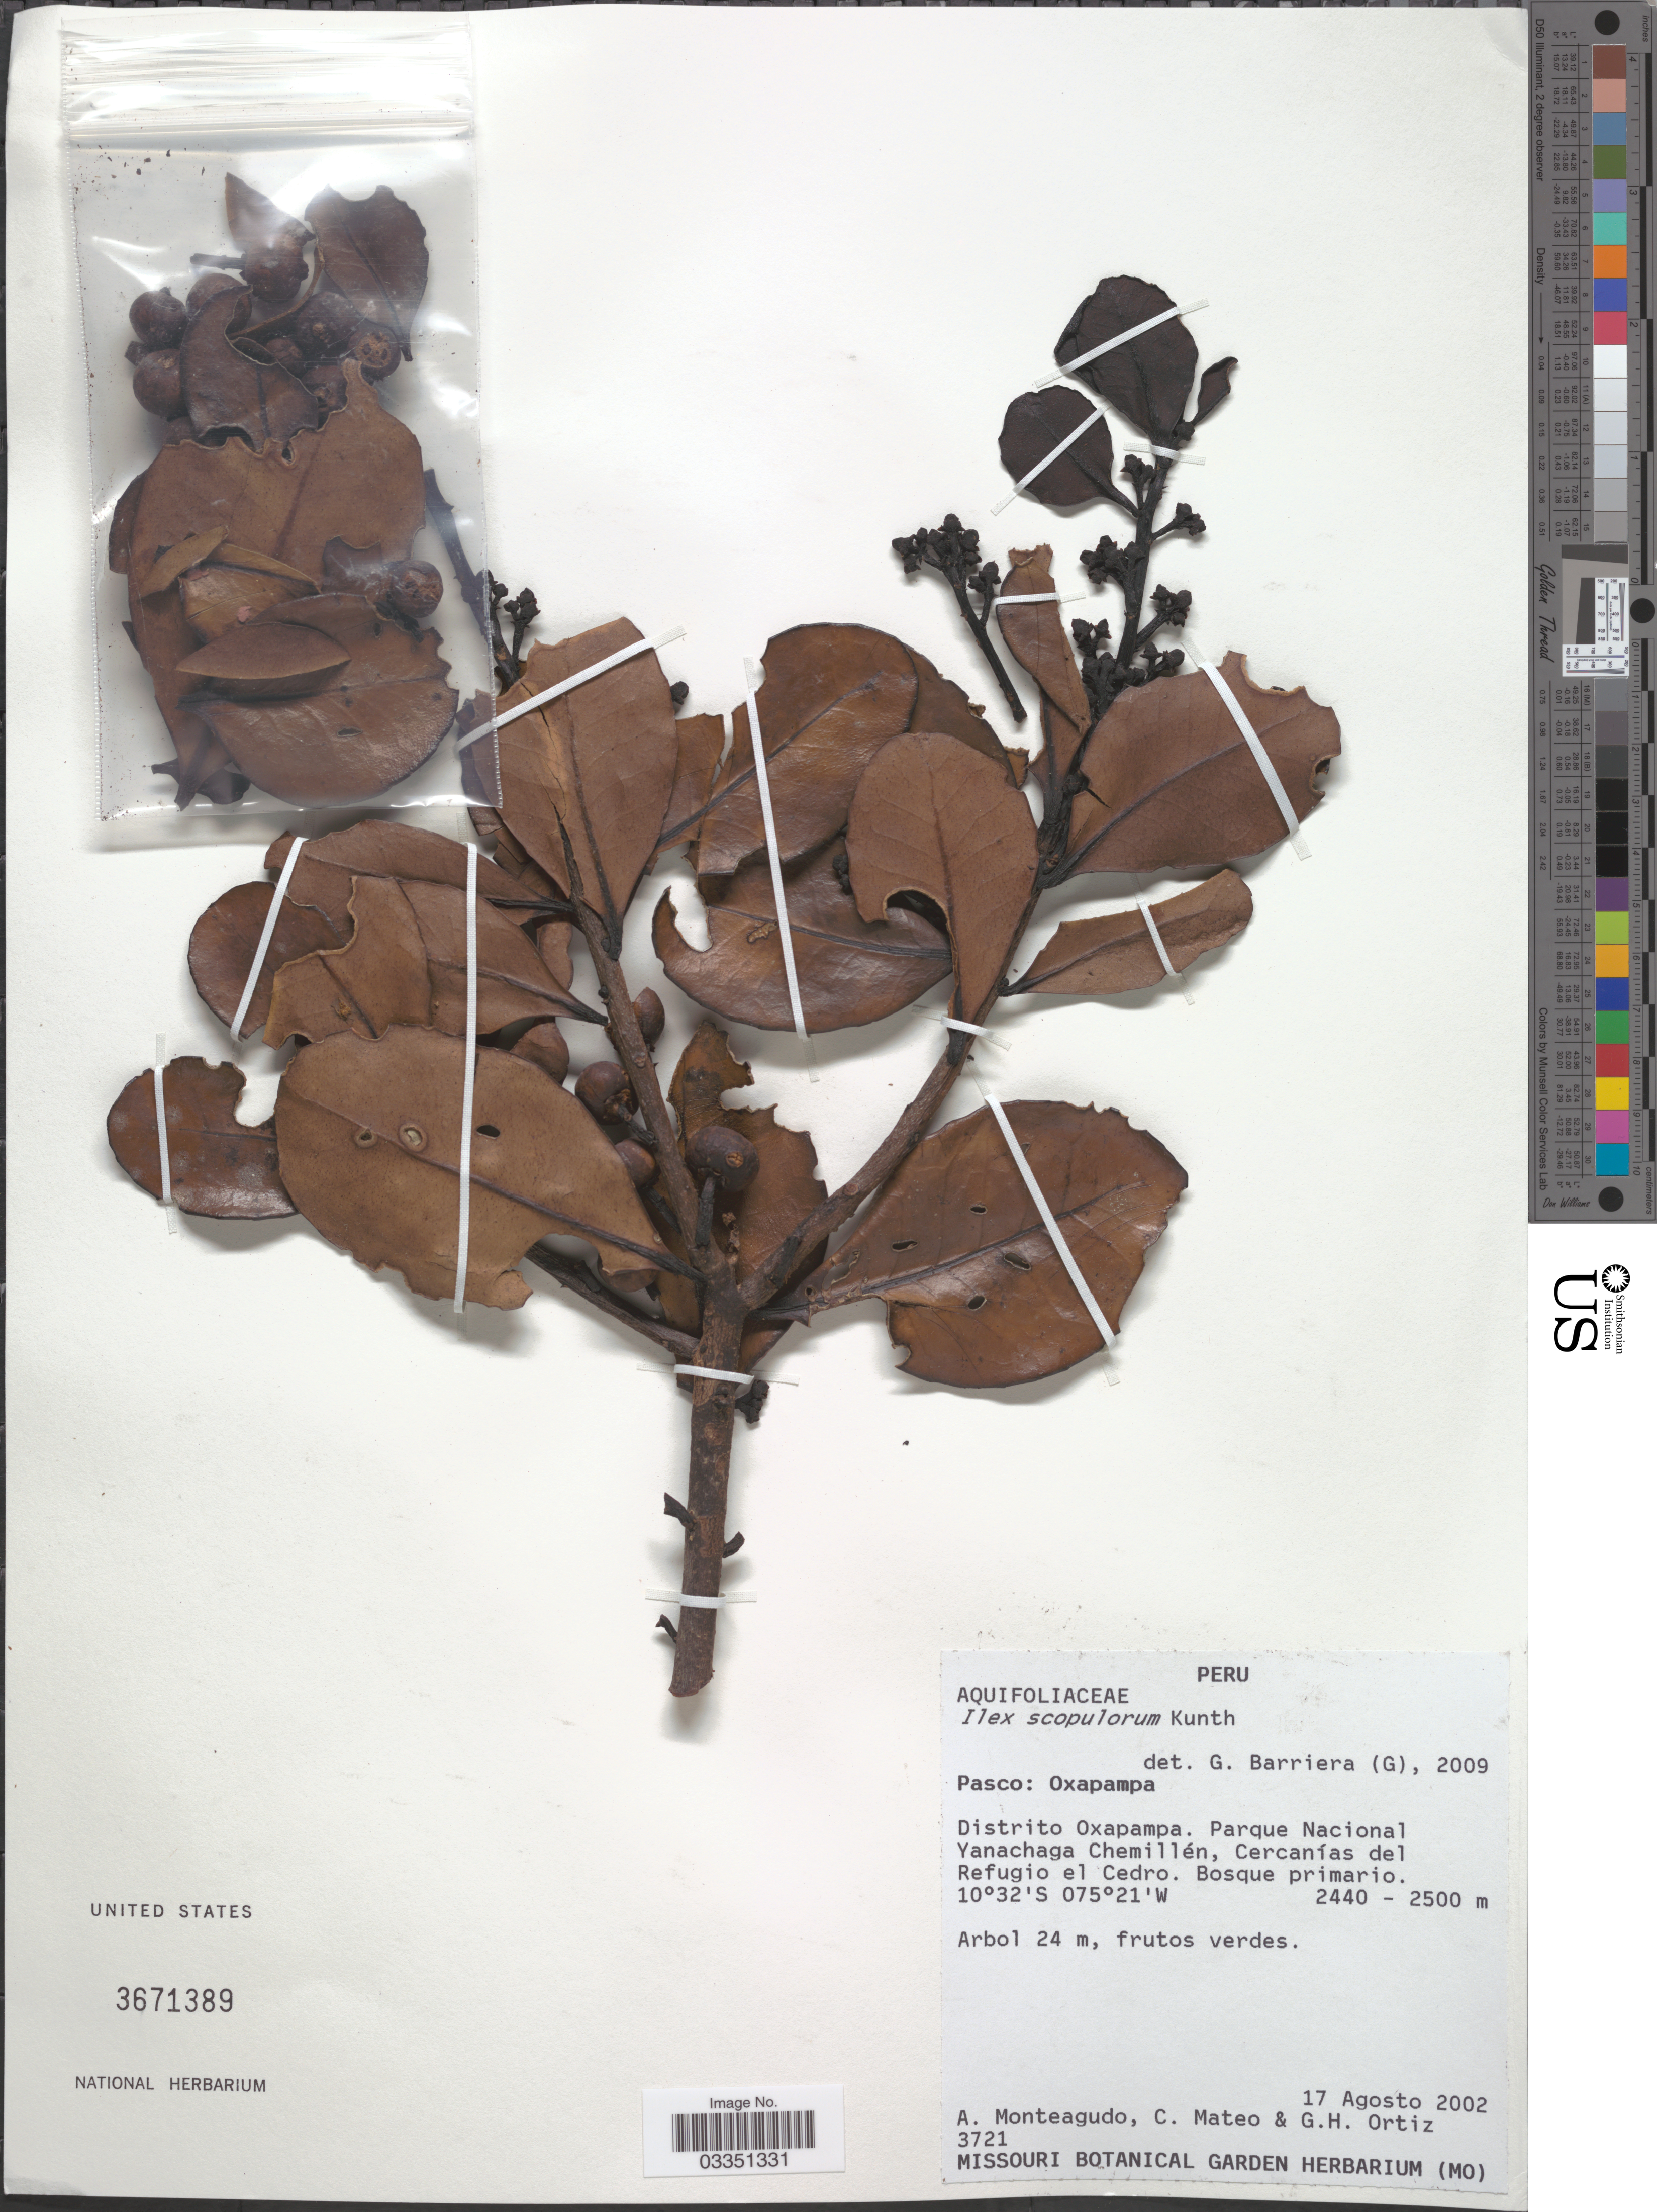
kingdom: Plantae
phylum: Tracheophyta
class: Magnoliopsida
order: Aquifoliales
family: Aquifoliaceae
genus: Ilex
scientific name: Ilex scopulorum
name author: Kunth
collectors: A. Monteagudo, C. Mateo & G. Ortiz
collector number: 3721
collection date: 2002-08-17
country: Peru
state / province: Pasco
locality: Oxapampa. Distrito Oxapampa. Parque Nacional Yanachaga Chemillén, Cercanías del Refugio el Cedro.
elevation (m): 2440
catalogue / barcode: US 3671389